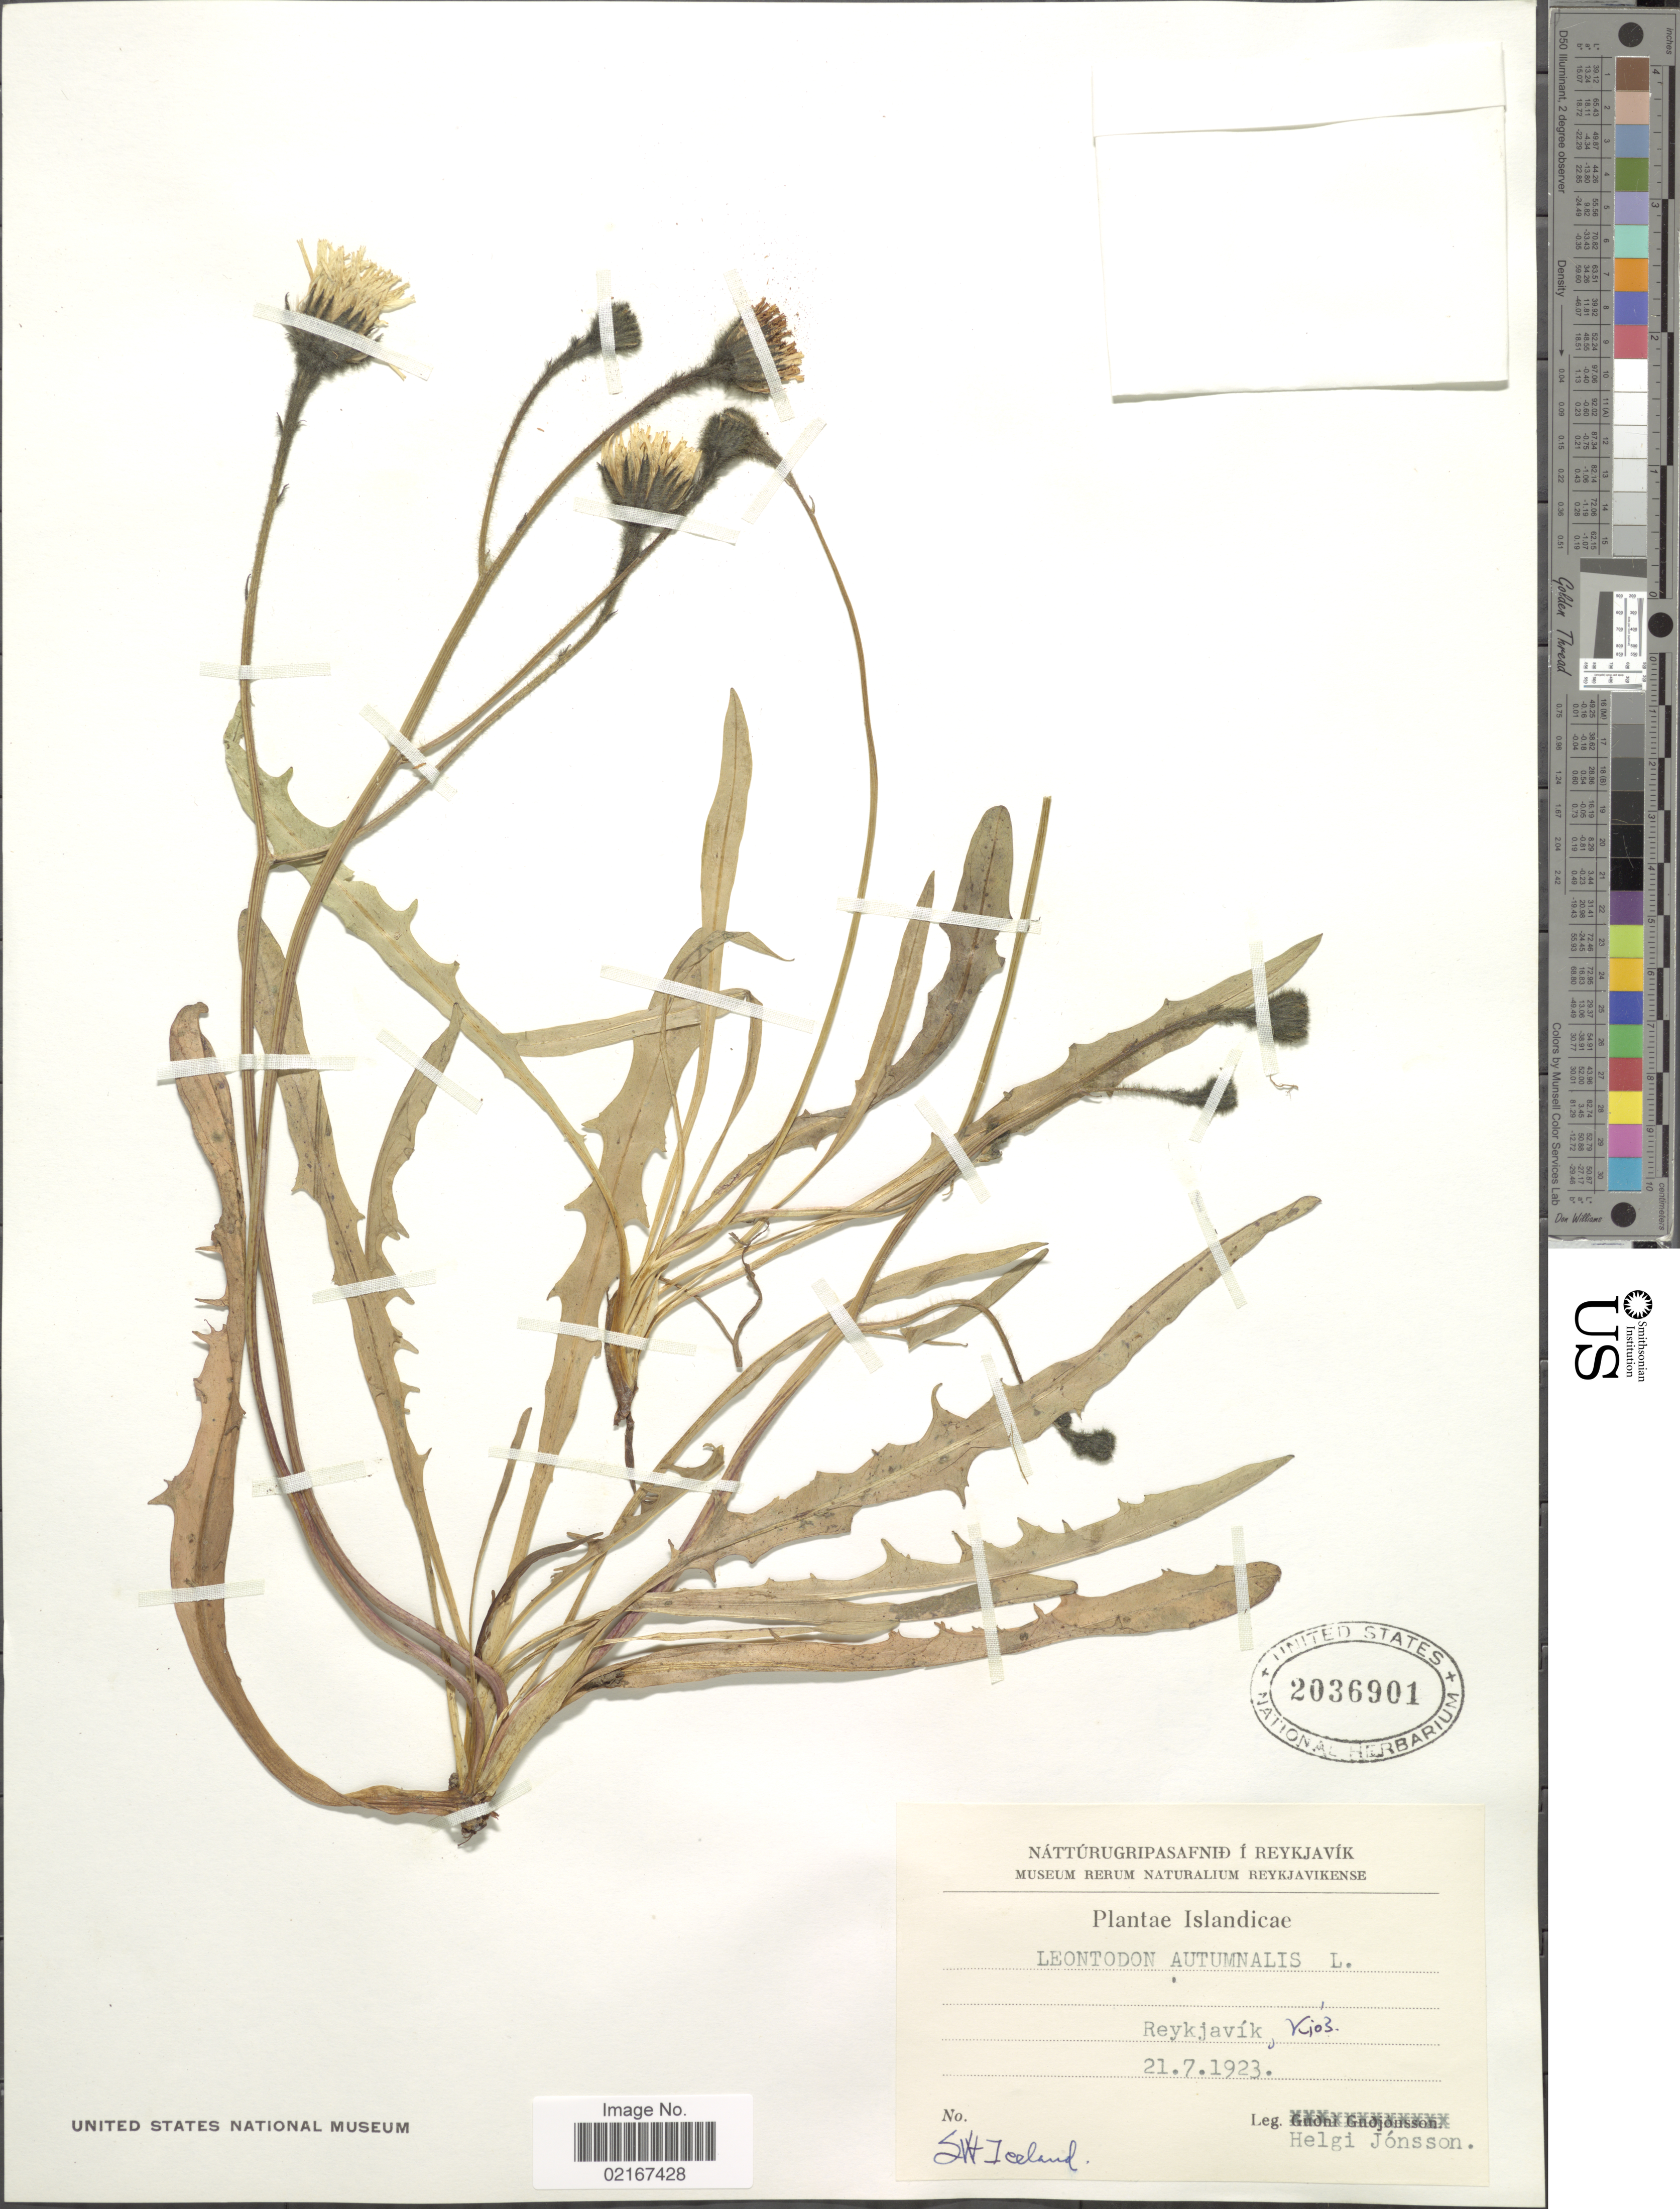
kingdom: Plantae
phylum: Tracheophyta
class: Magnoliopsida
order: Asterales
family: Asteraceae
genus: Scorzoneroides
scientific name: Scorzoneroides autumnalis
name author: (L.) Moench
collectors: H. Jónsson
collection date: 1923-07-21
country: Iceland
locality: Islandicae, Reykjavik, Kio3.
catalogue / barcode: US 2036901